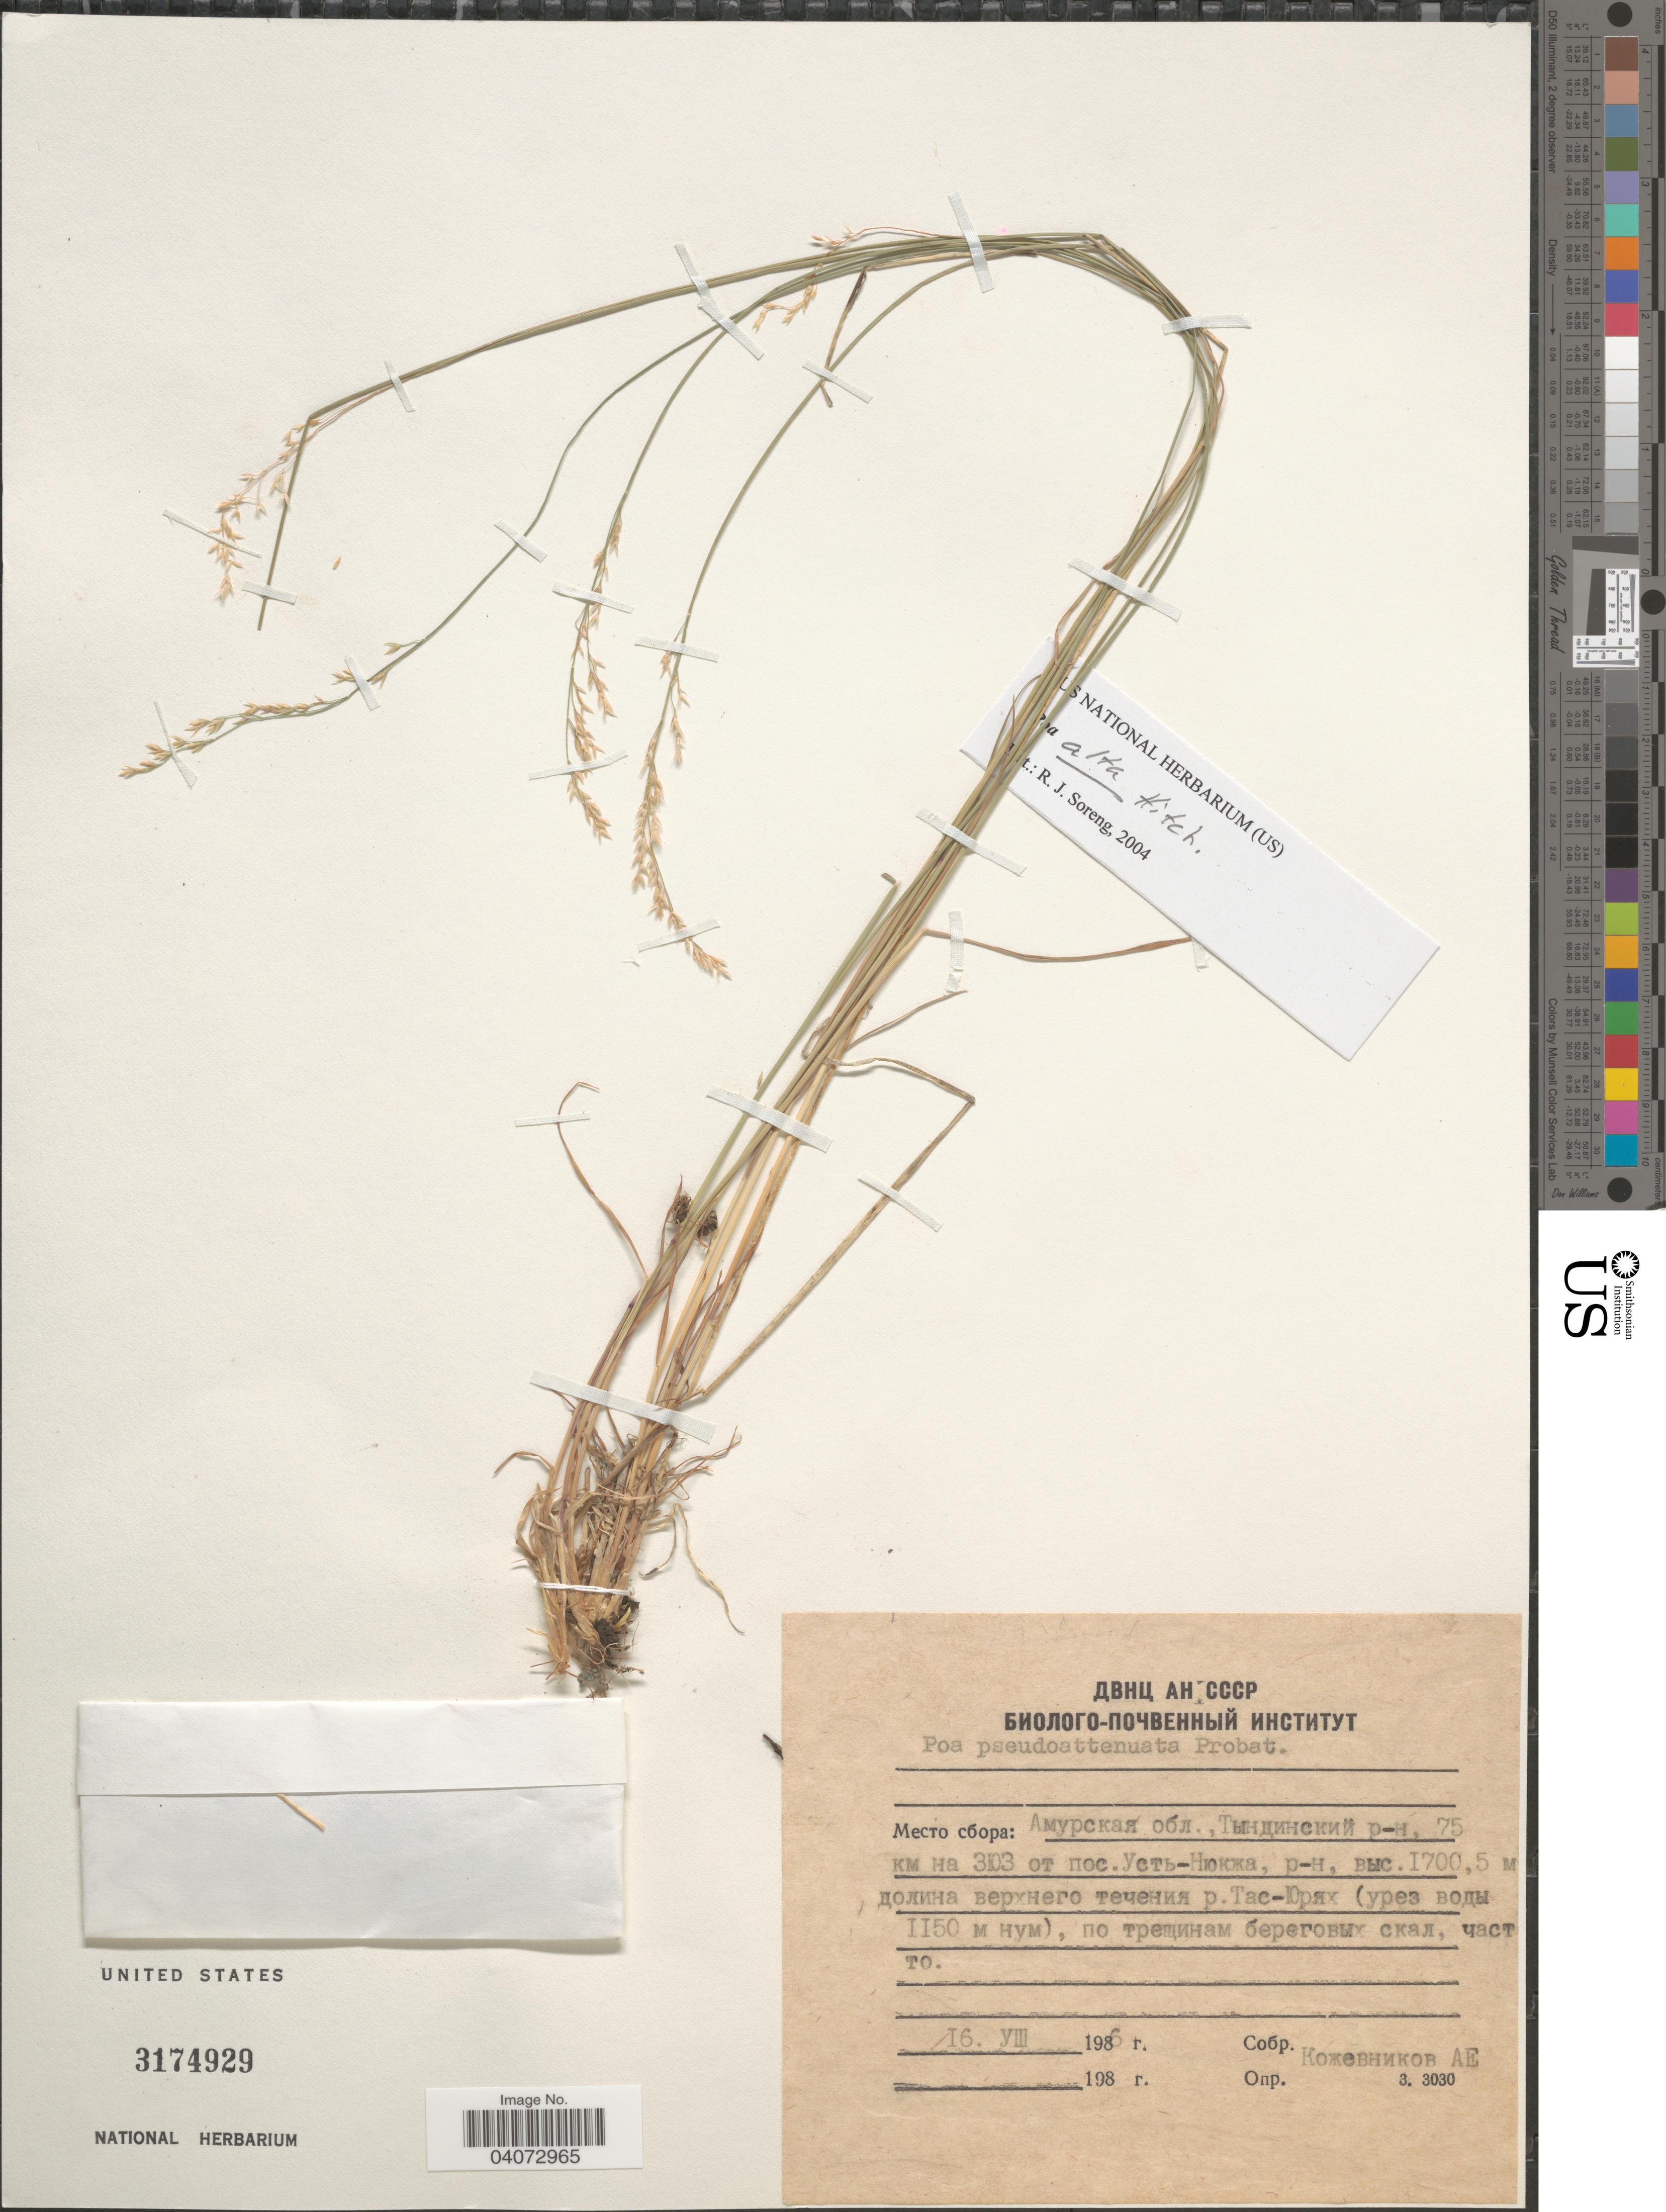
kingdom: Plantae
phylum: Tracheophyta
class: Liliopsida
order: Poales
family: Poaceae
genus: Poa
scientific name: Poa alta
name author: Hitchc.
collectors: A. Kozhevnikov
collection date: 1986-08-16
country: Russian Federation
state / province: Amur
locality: District Tyndinskiy, 75 km WSW from Ust-Nyukzha, valley of river Tas-Yuryakh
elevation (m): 1150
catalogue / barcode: US 3174929